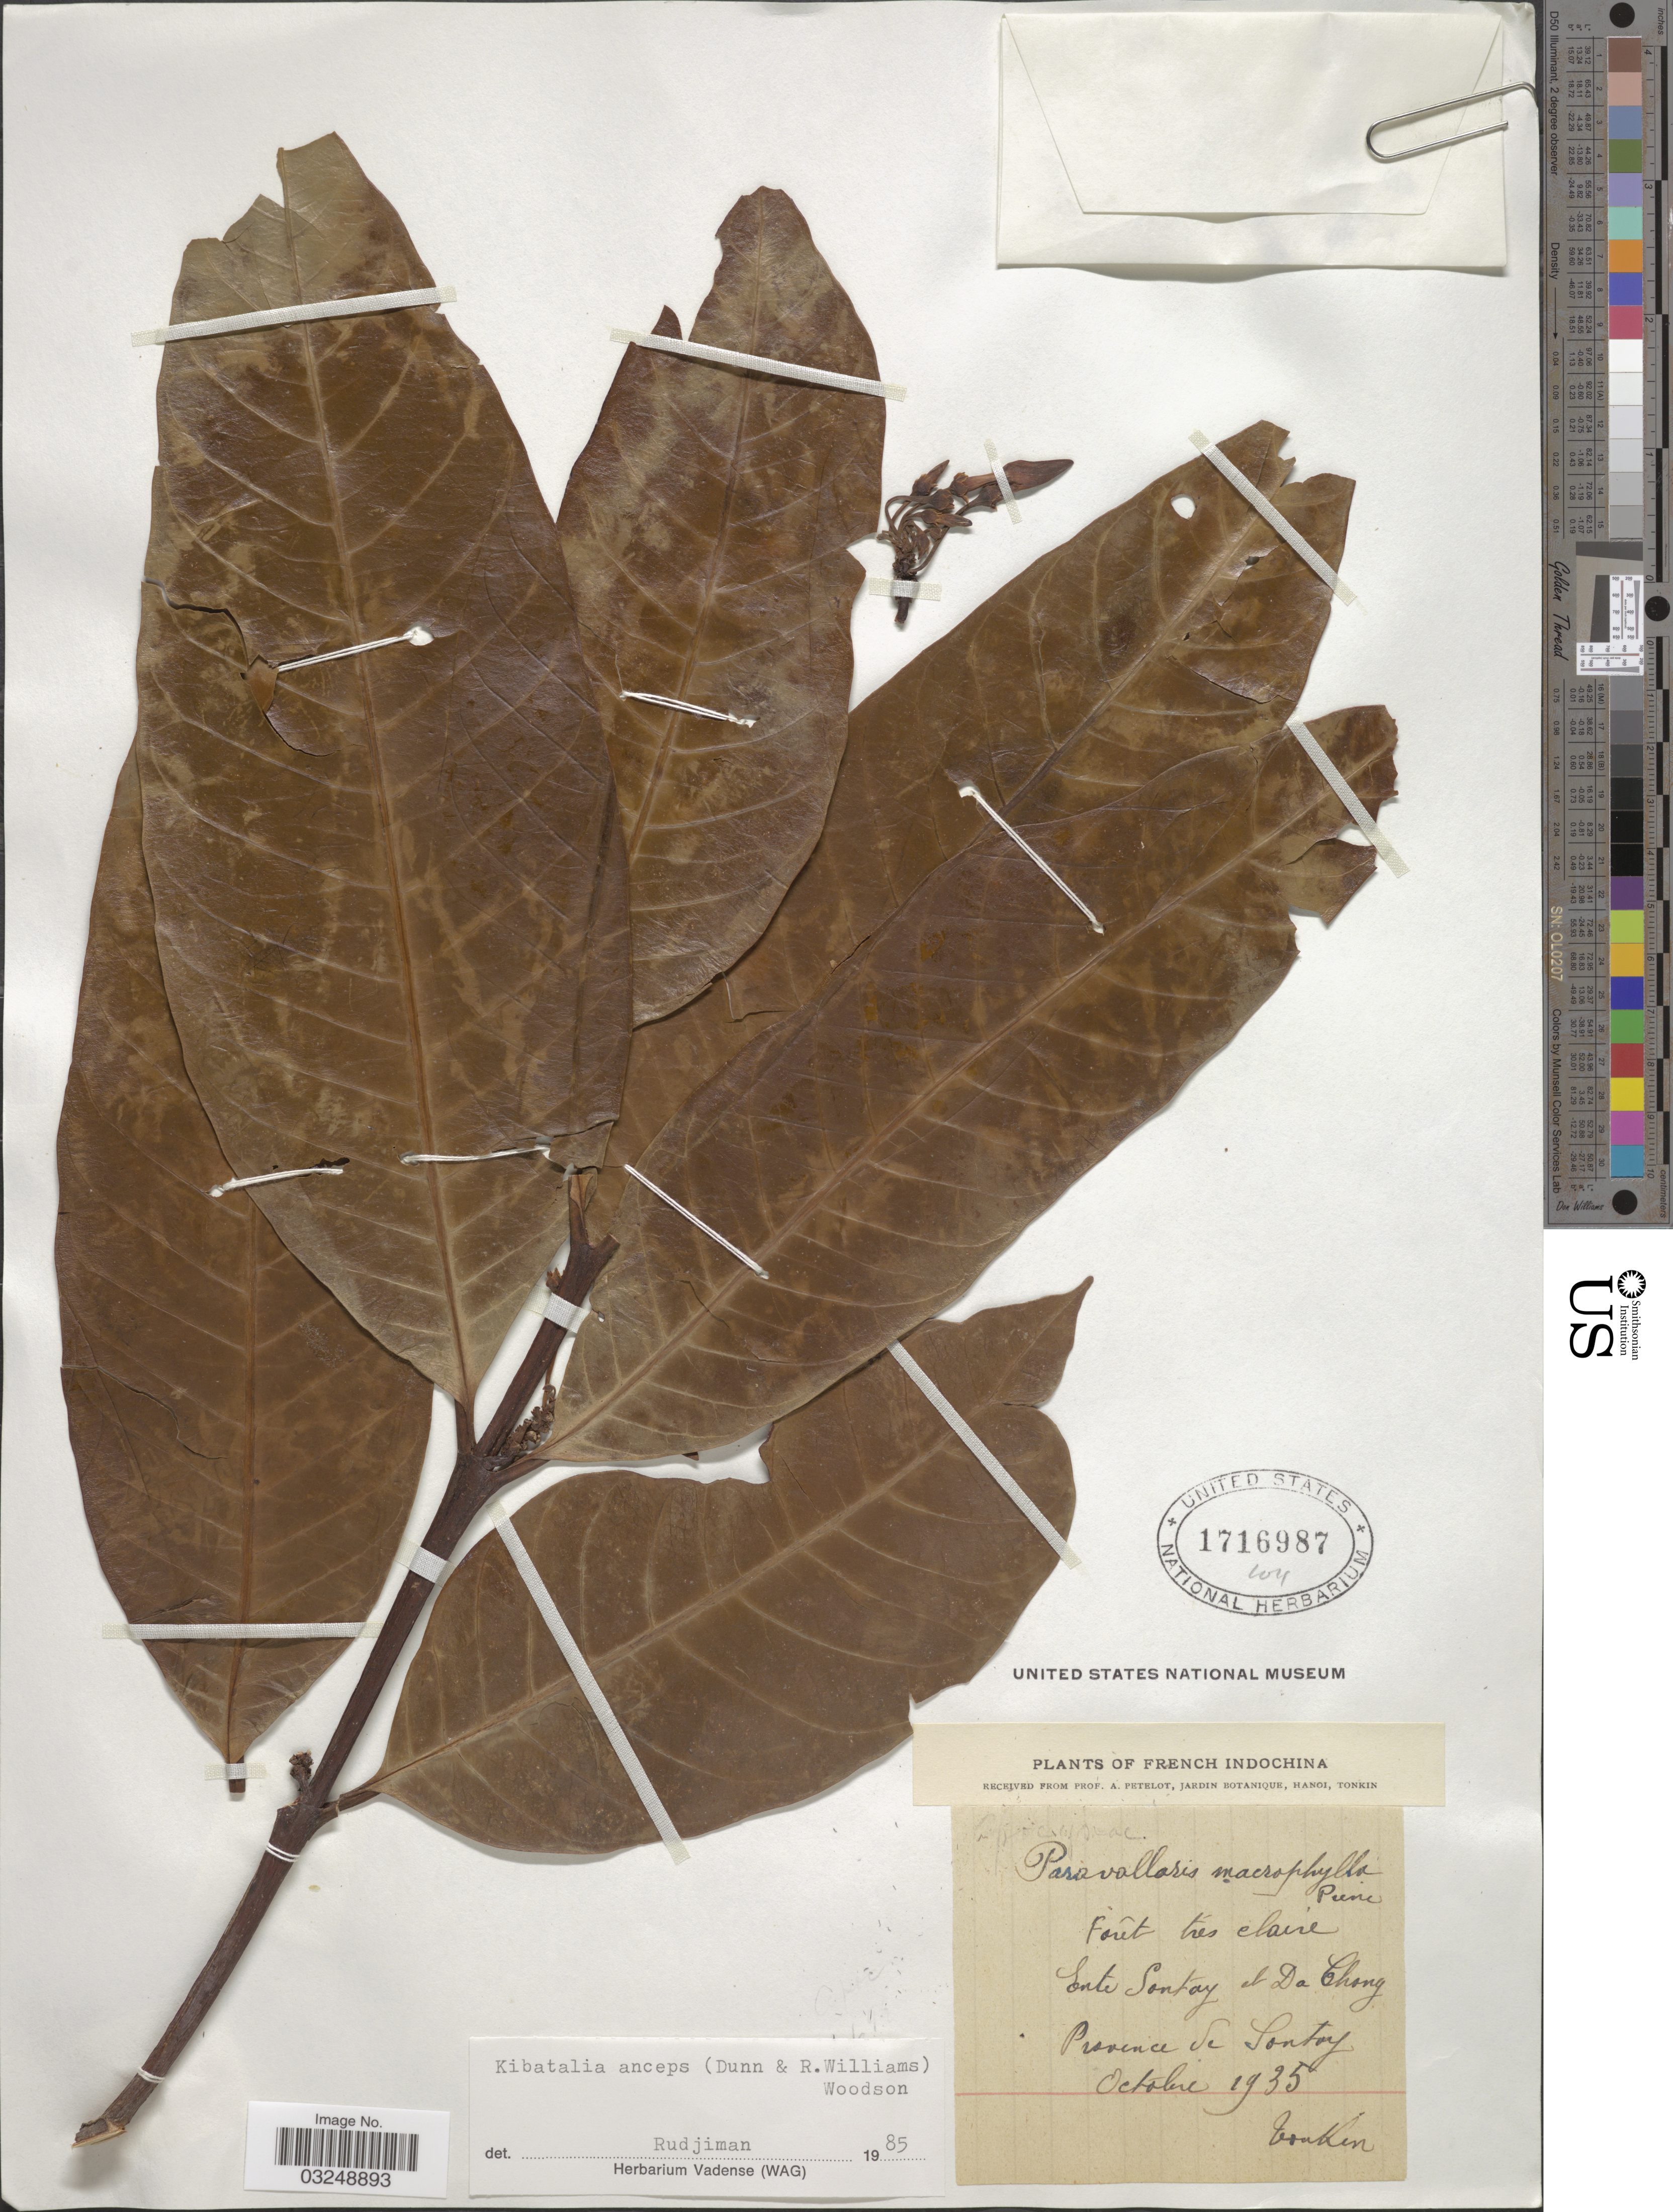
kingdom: Plantae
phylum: Tracheophyta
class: Magnoliopsida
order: Gentianales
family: Apocynaceae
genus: Kibatalia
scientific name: Kibatalia anceps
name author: ( & R.S. Williams) Woodson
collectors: P. A. Pételot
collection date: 1935-10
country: Vietnam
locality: French Indochina. Forêt trés claire. Ente Sontay et Da Chong. Province de Sontay.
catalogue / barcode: US 1716987